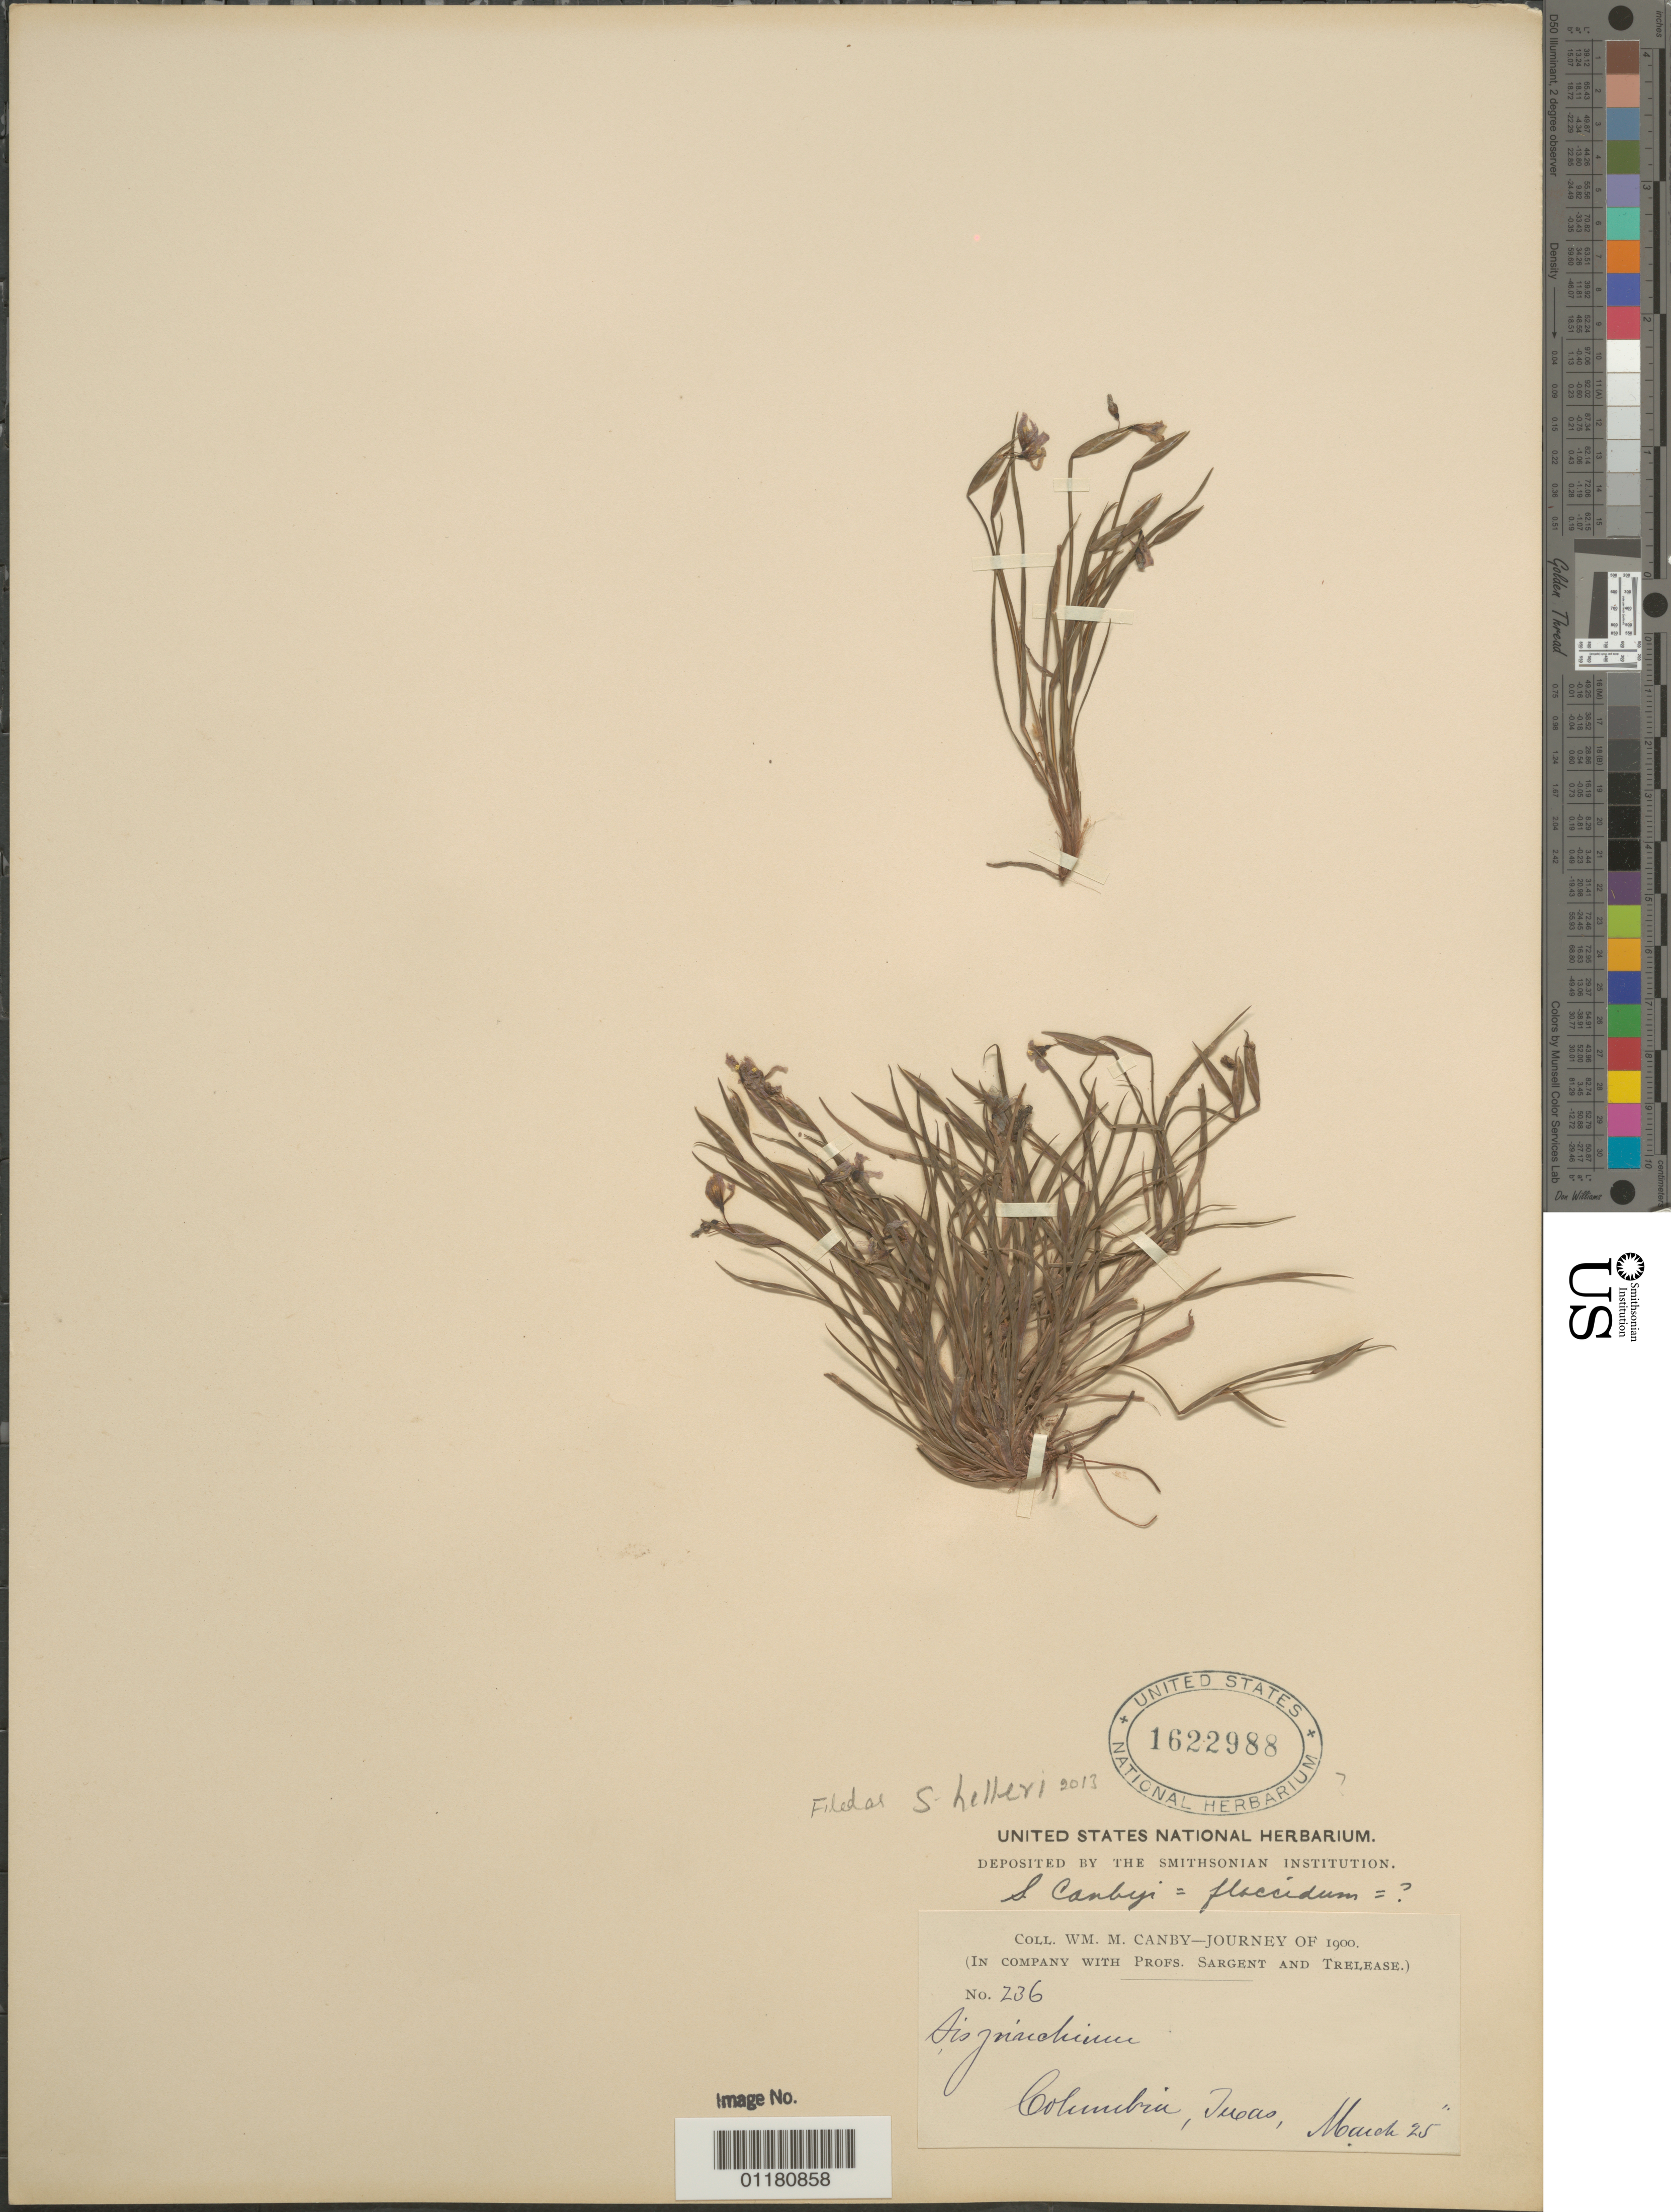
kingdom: Plantae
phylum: Tracheophyta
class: Liliopsida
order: Asparagales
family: Iridaceae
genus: Sisyrinchium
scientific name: Sisyrinchium helleri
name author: E.P. Bicknell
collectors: W. M. Canby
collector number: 236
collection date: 1900-03-25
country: United States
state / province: Texas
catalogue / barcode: US 1622988